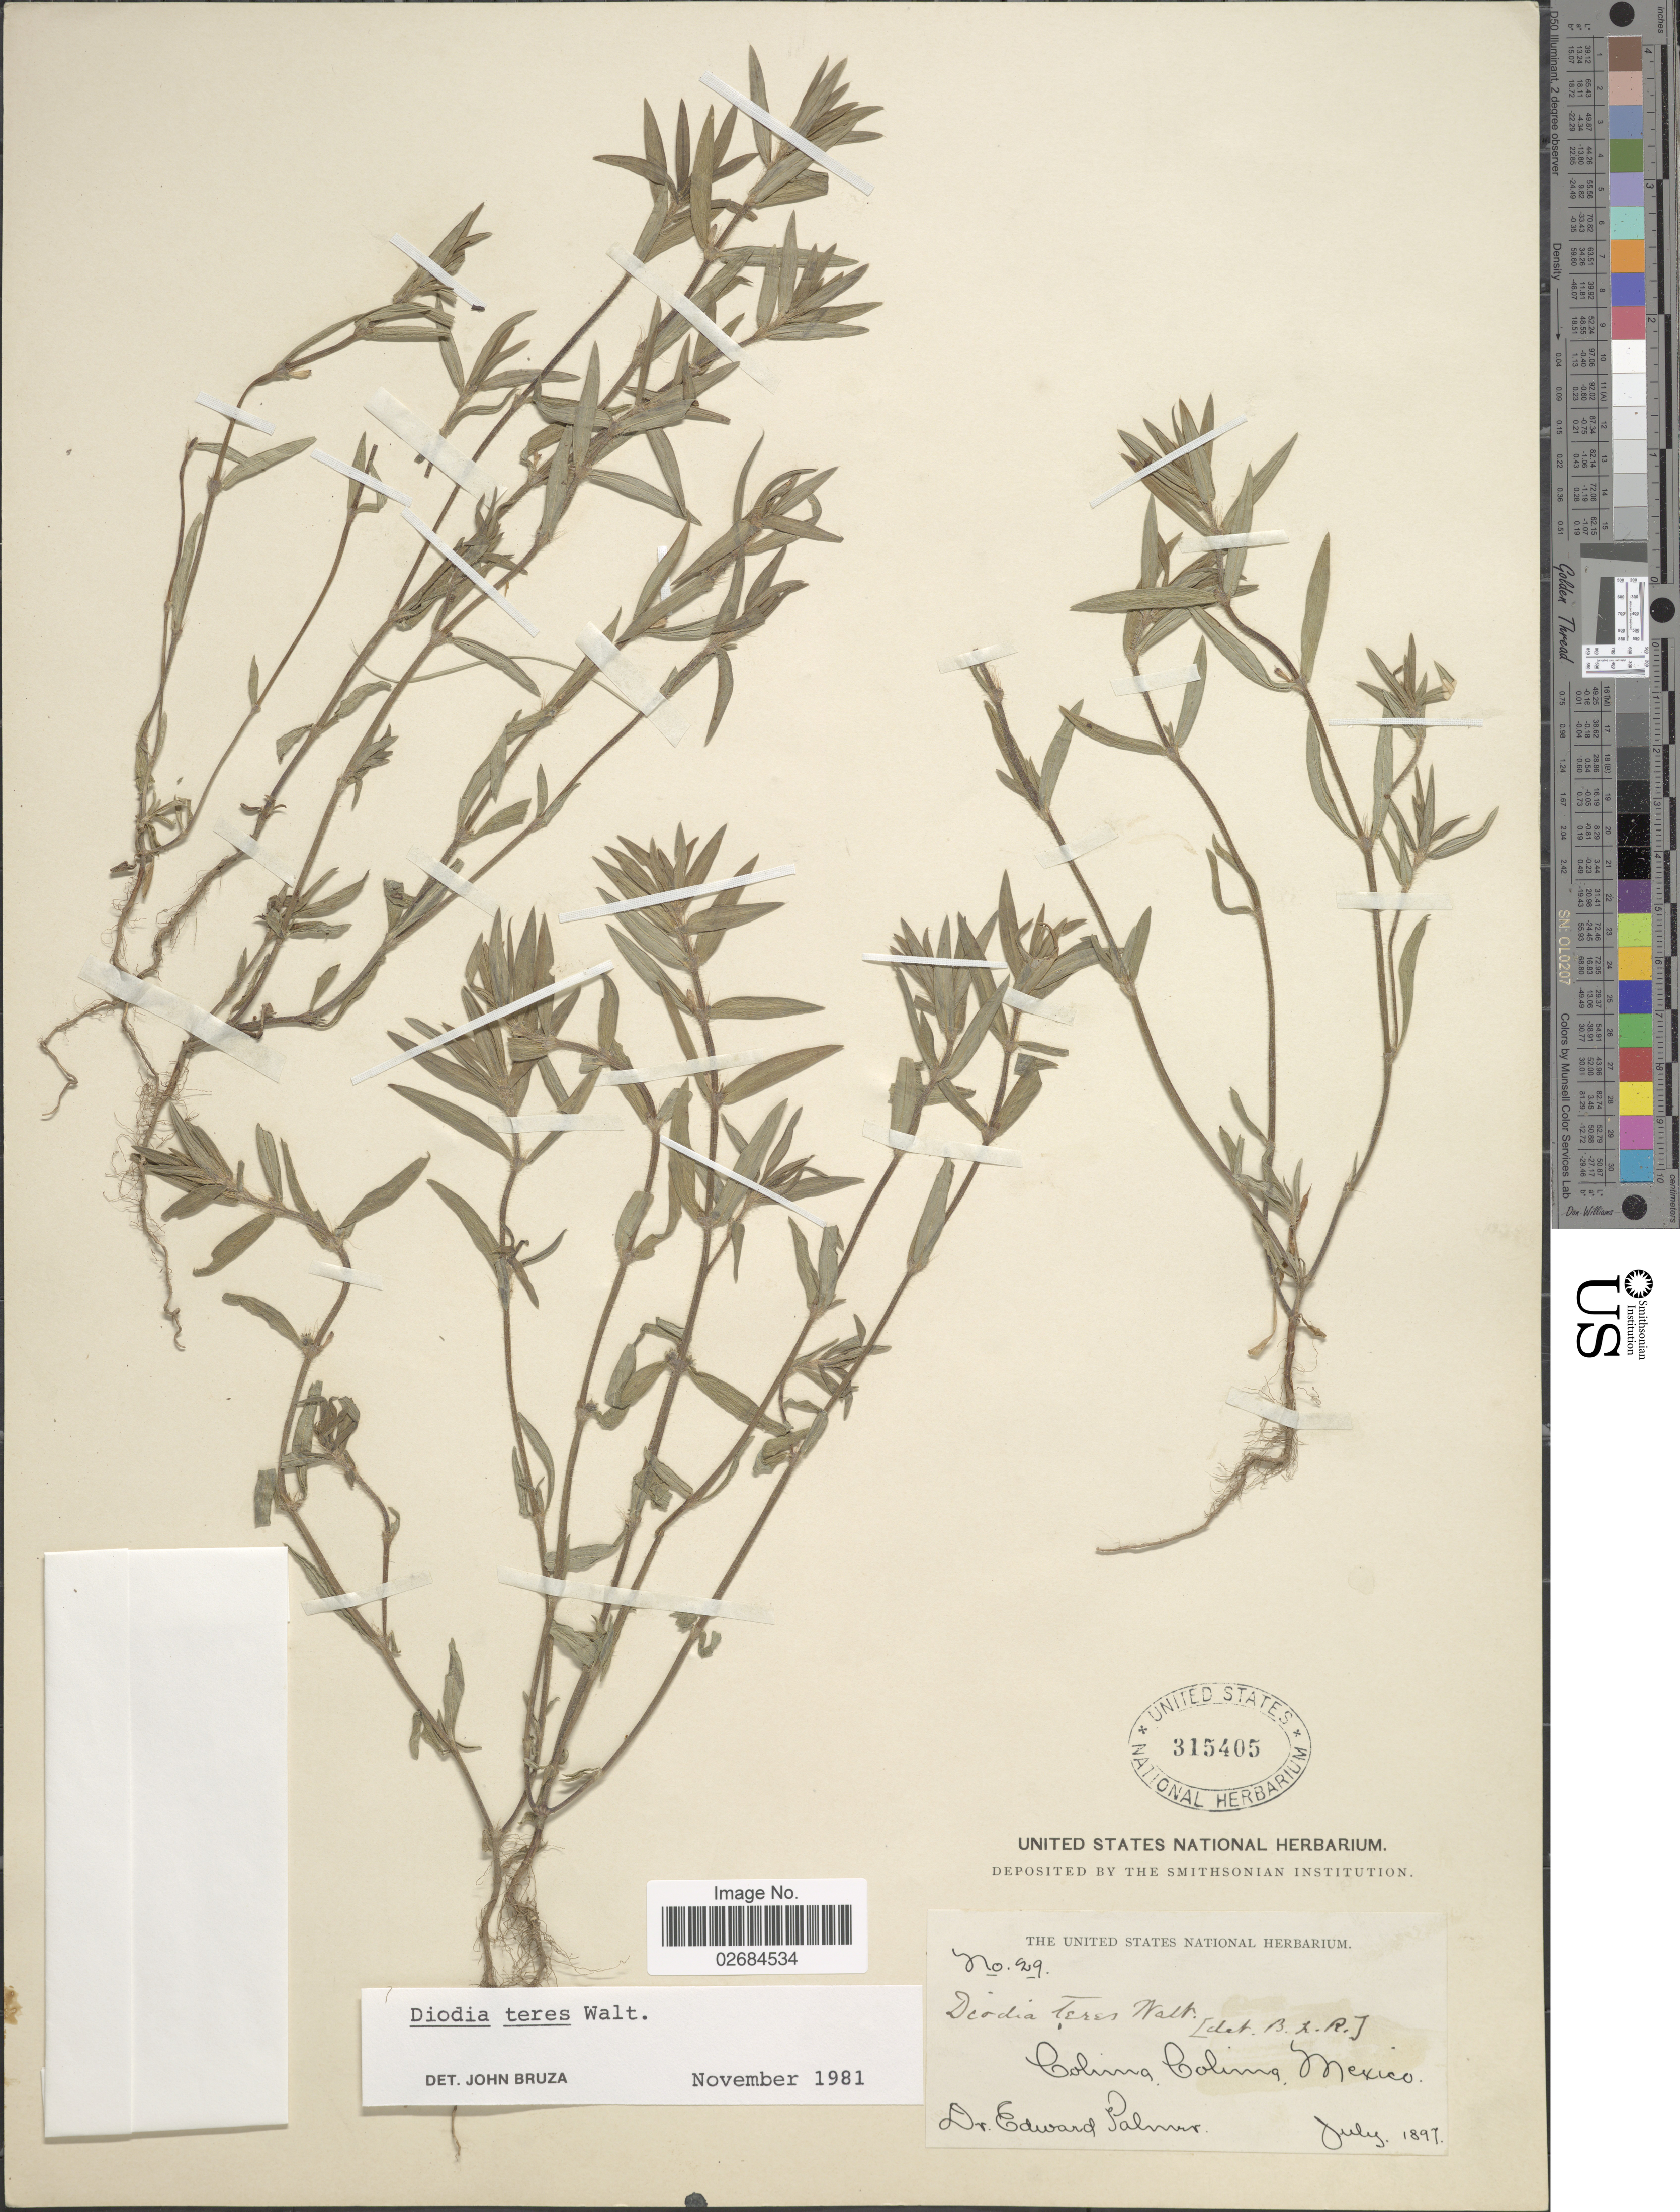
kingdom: Plantae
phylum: Tracheophyta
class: Magnoliopsida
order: Gentianales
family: Rubiaceae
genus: Diodia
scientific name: Diodia teres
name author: Walter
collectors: E. Palmer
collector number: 29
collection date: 1897-07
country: Mexico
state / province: Colima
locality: Colima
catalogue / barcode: US 315405